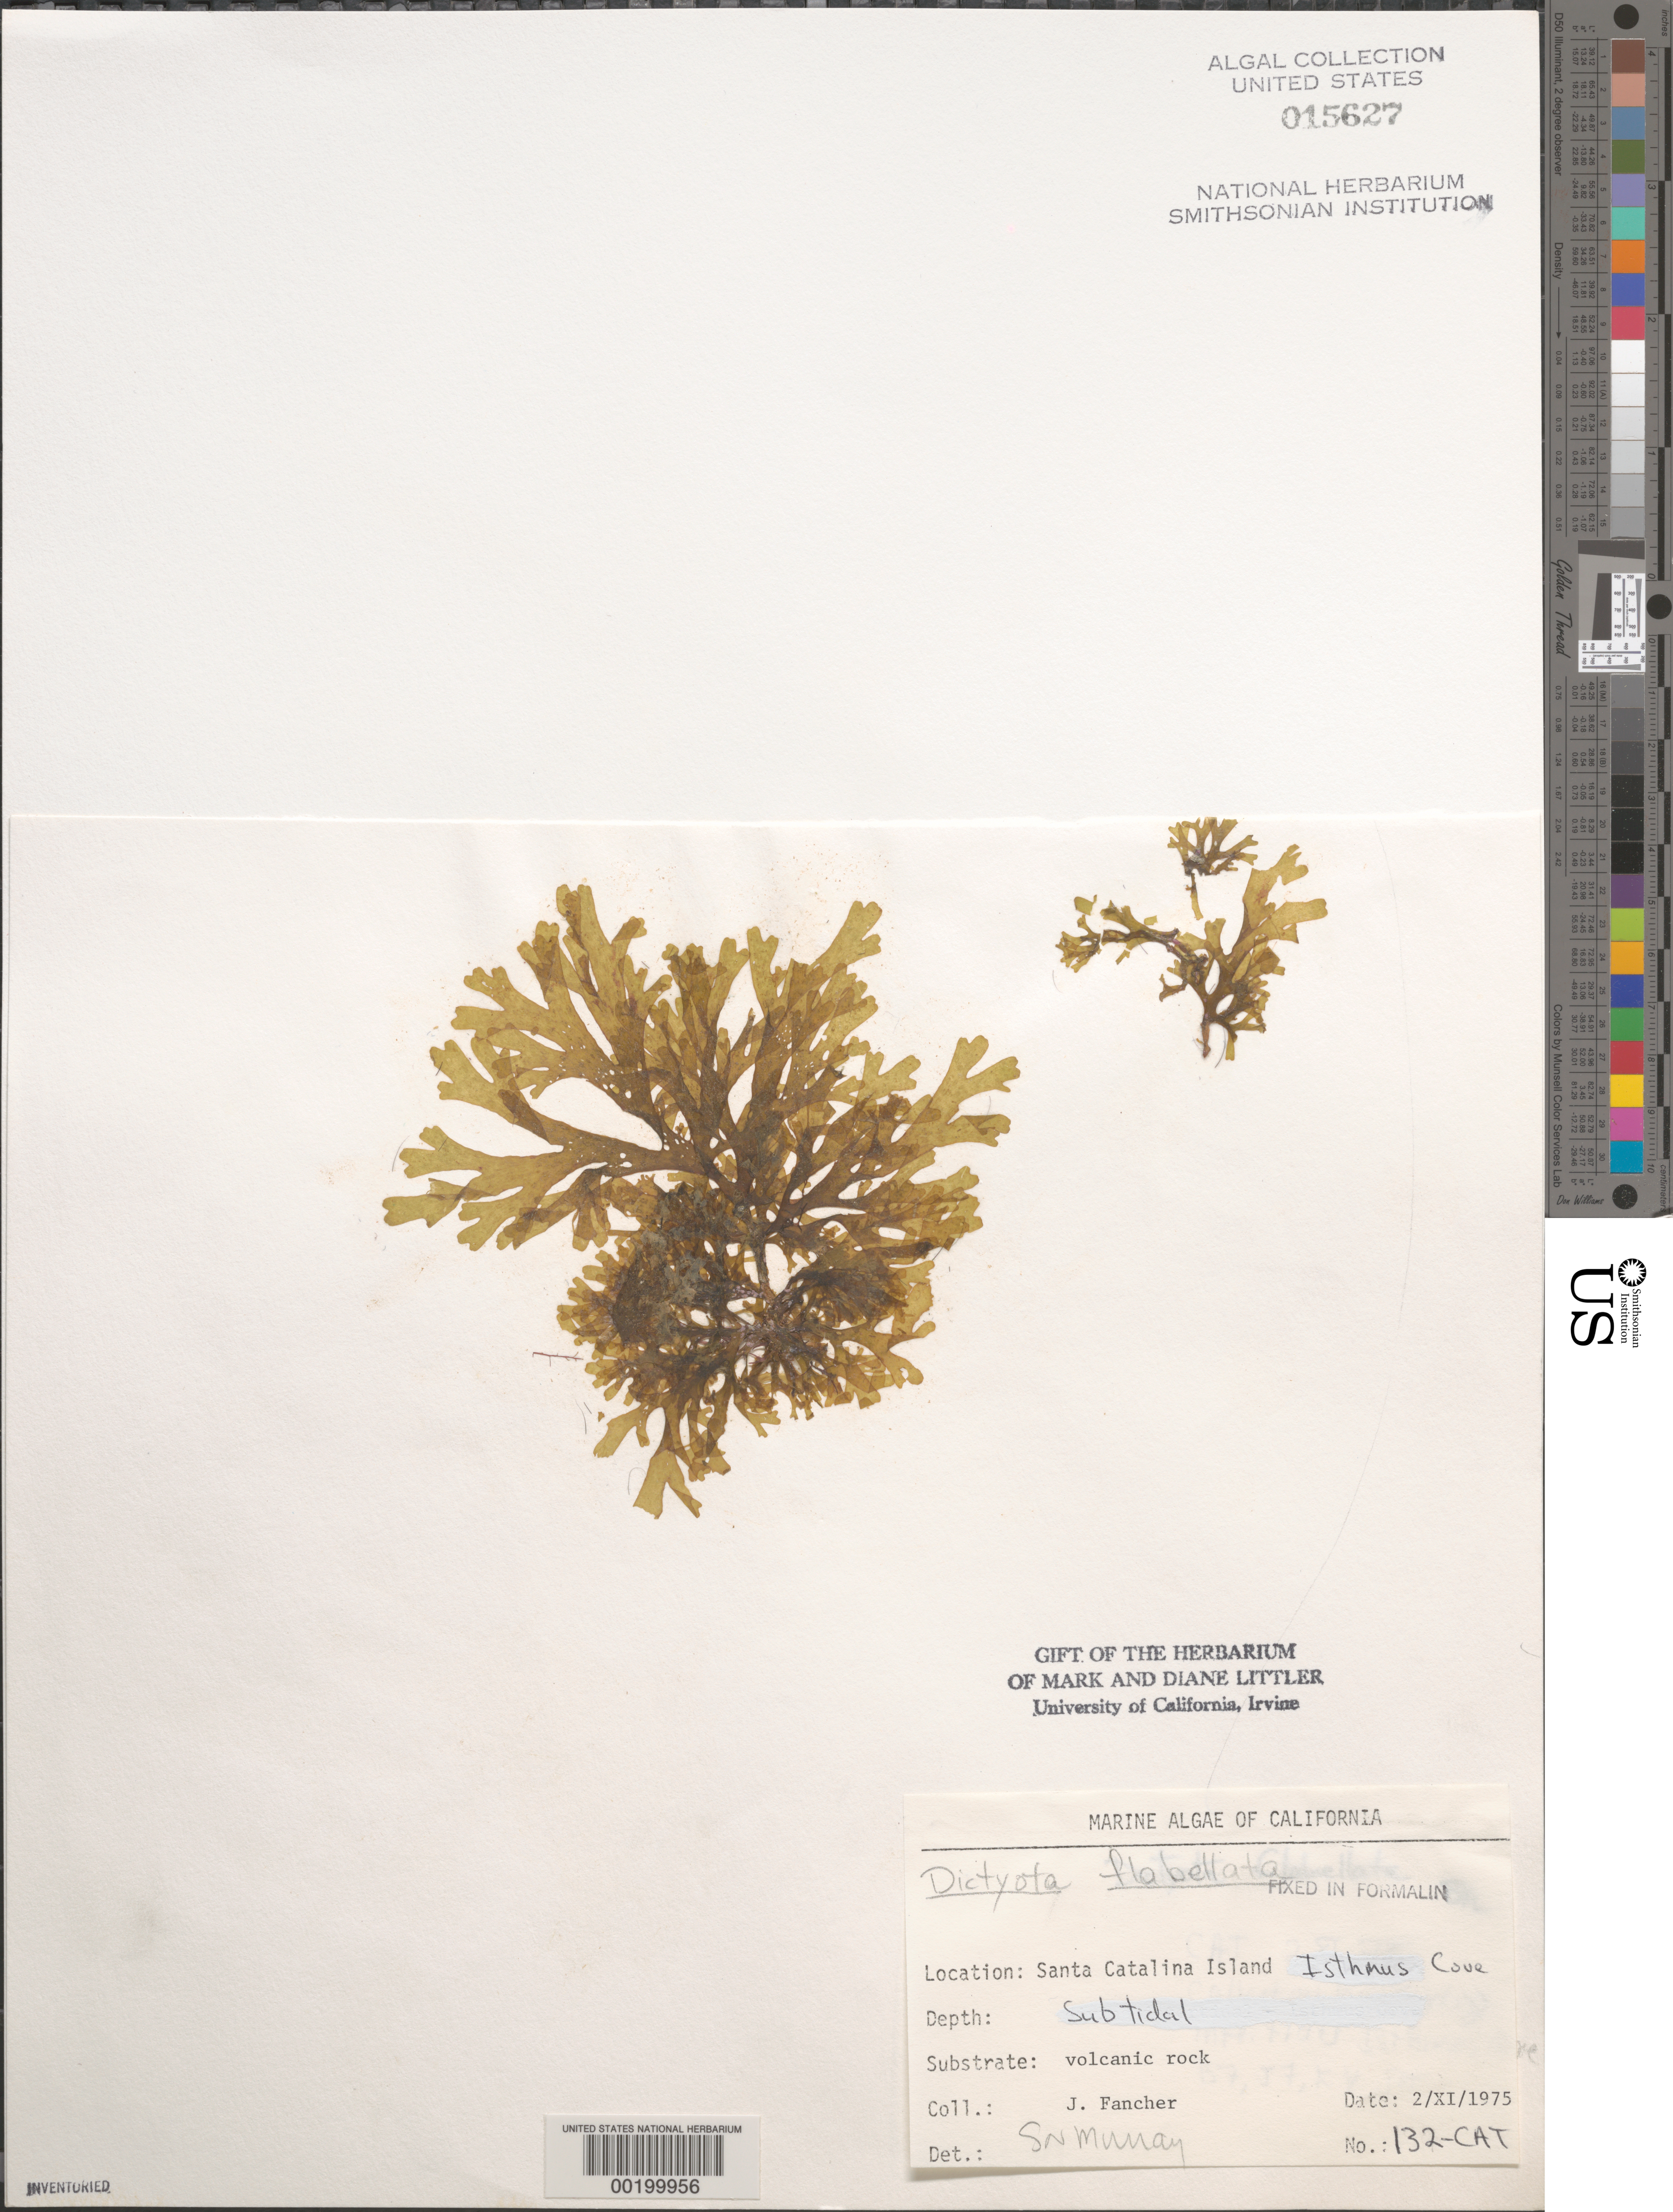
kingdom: Chromista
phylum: Ochrophyta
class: Phaeophyceae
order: Dictyotales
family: Dictyotaceae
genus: Dictyota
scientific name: Dictyota flabellata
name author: (Collins) Setch. & N.L. Gardner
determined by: Murray, S. N.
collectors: J. Fancher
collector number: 132-cat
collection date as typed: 02 Nov 1975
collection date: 1975-11-02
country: United States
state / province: California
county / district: Los Angeles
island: Santa Catalina Island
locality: Isthmus Cove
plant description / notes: BLM-SOCALBIGHT Rocky Intertidal Survey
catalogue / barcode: US 15627